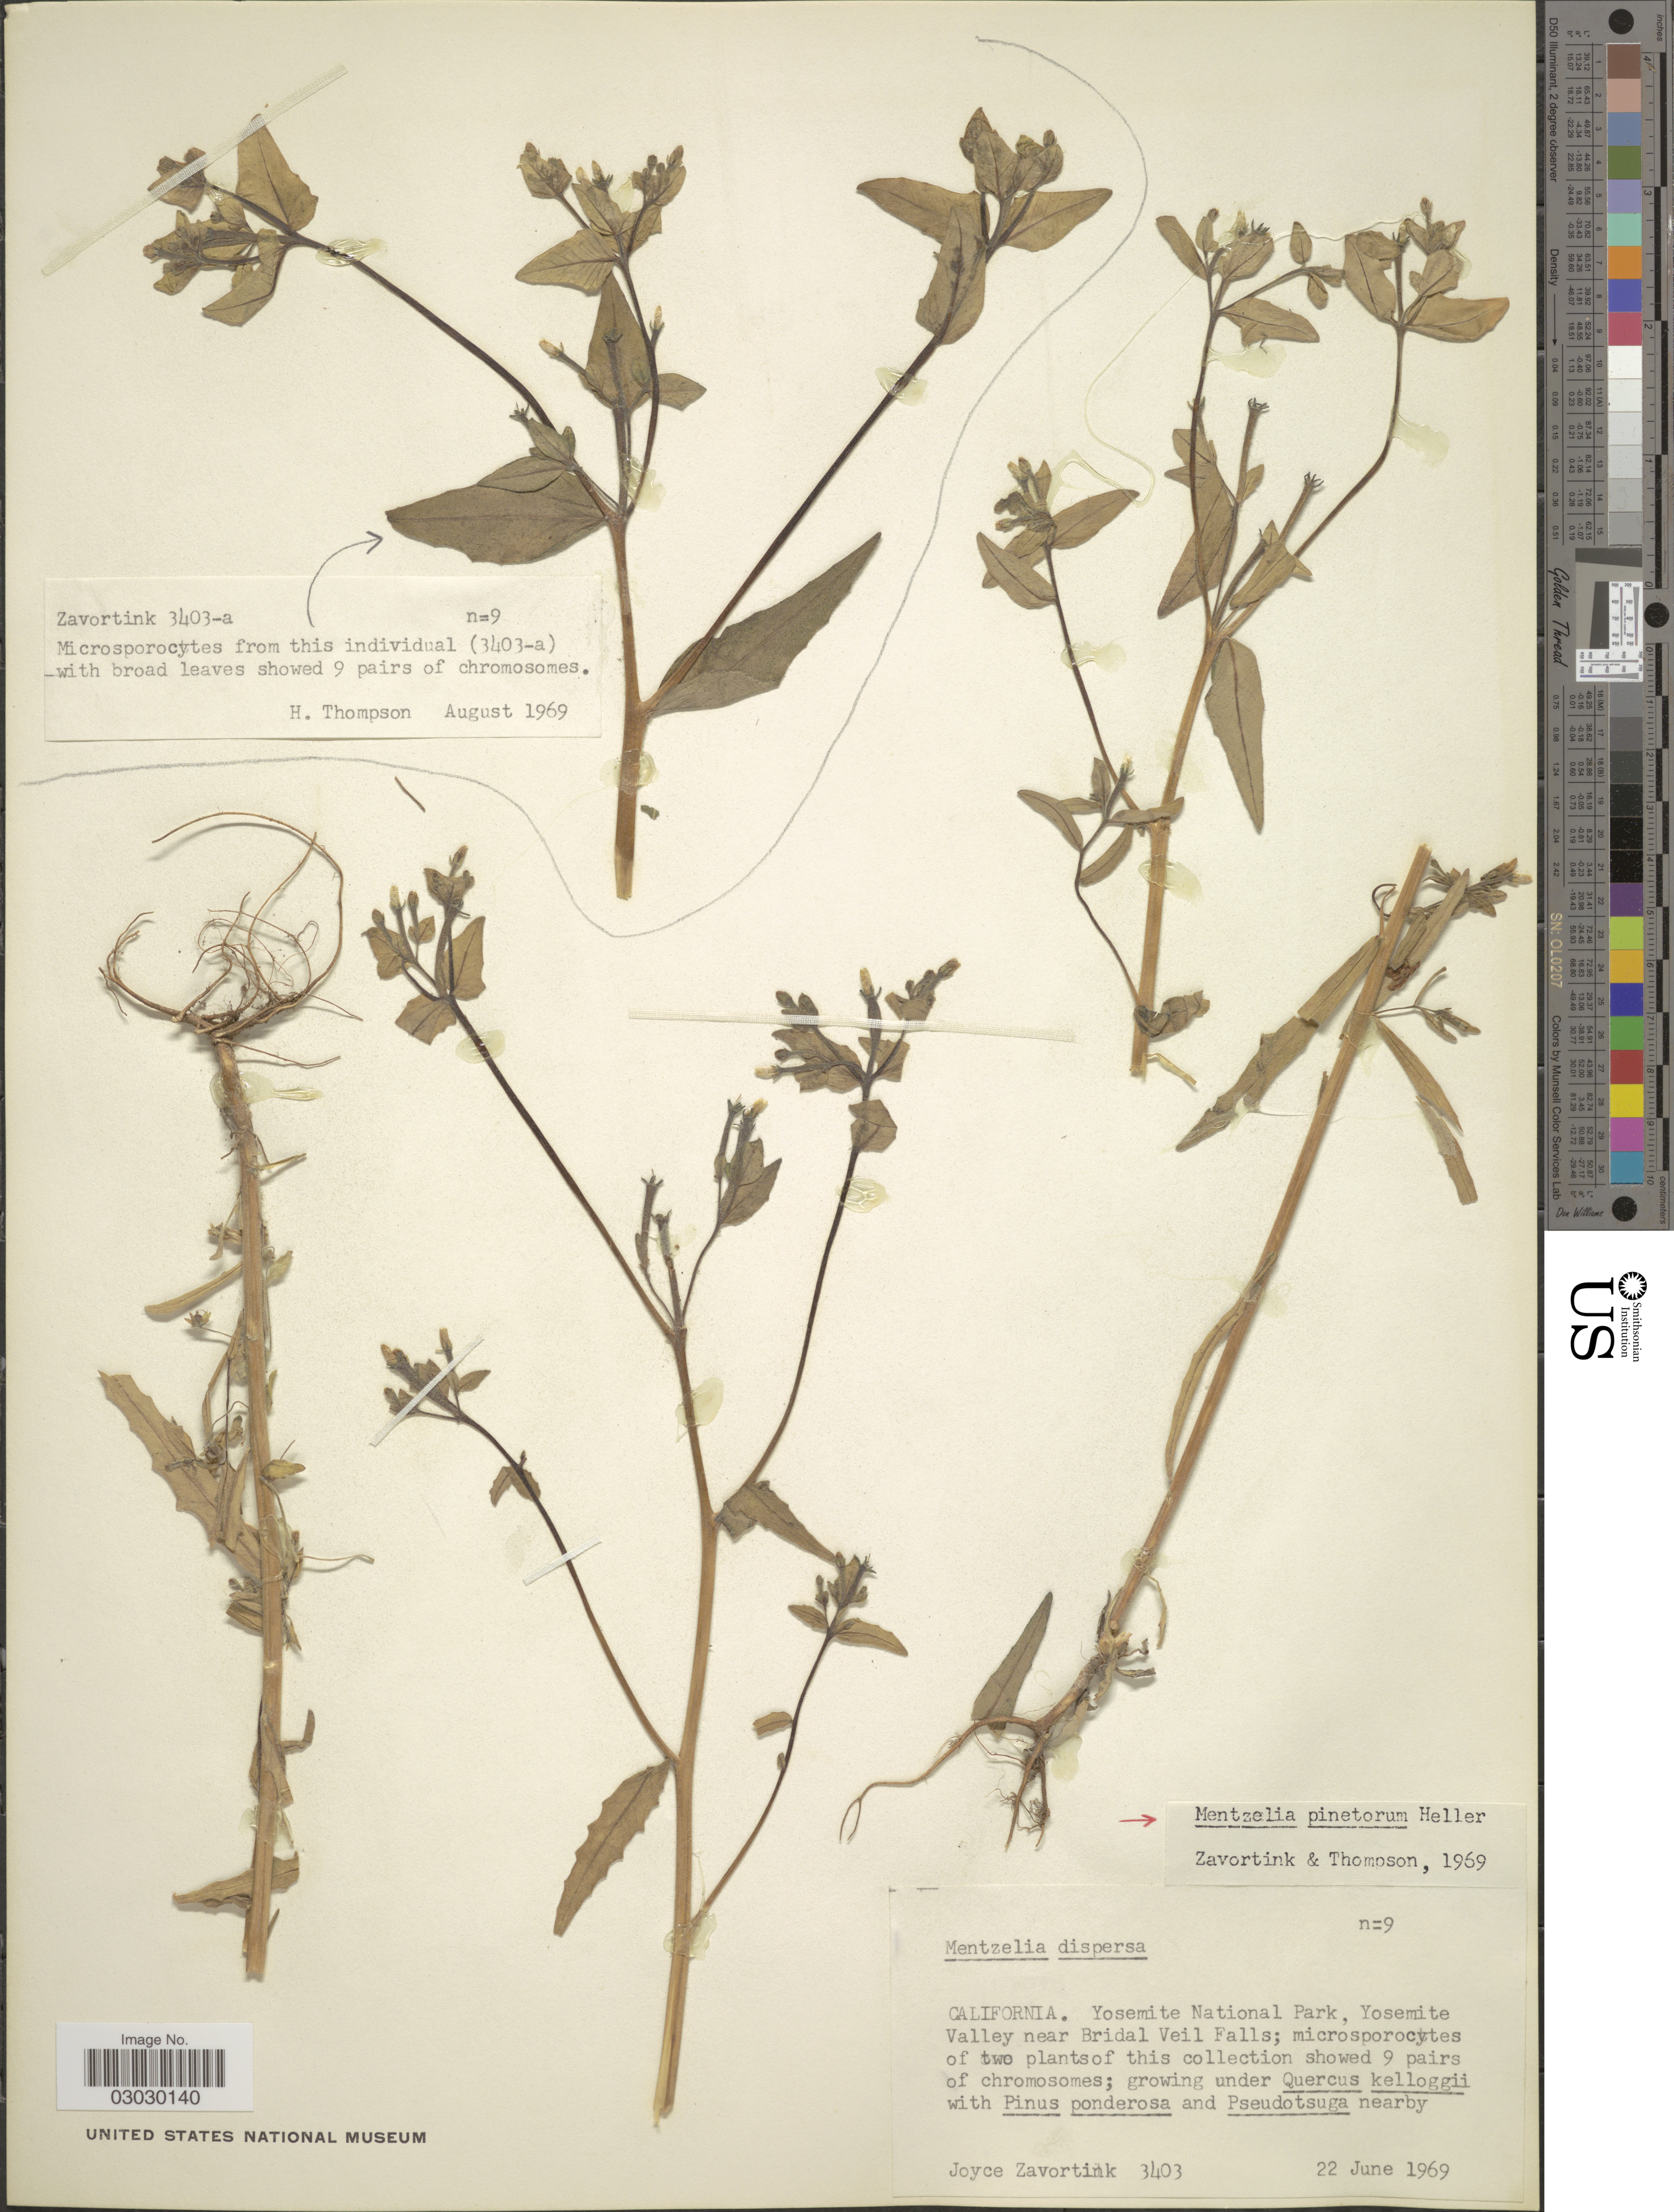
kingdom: Plantae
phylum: Tracheophyta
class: Magnoliopsida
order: Cornales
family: Loasaceae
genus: Mentzelia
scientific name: Mentzelia pinetorum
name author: A. Heller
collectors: J. Zavortink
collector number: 3403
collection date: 1969-06-22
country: United States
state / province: California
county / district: Mariposa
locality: Yosemite National Park, Yosemite Valley near Bridal Veil Falls.